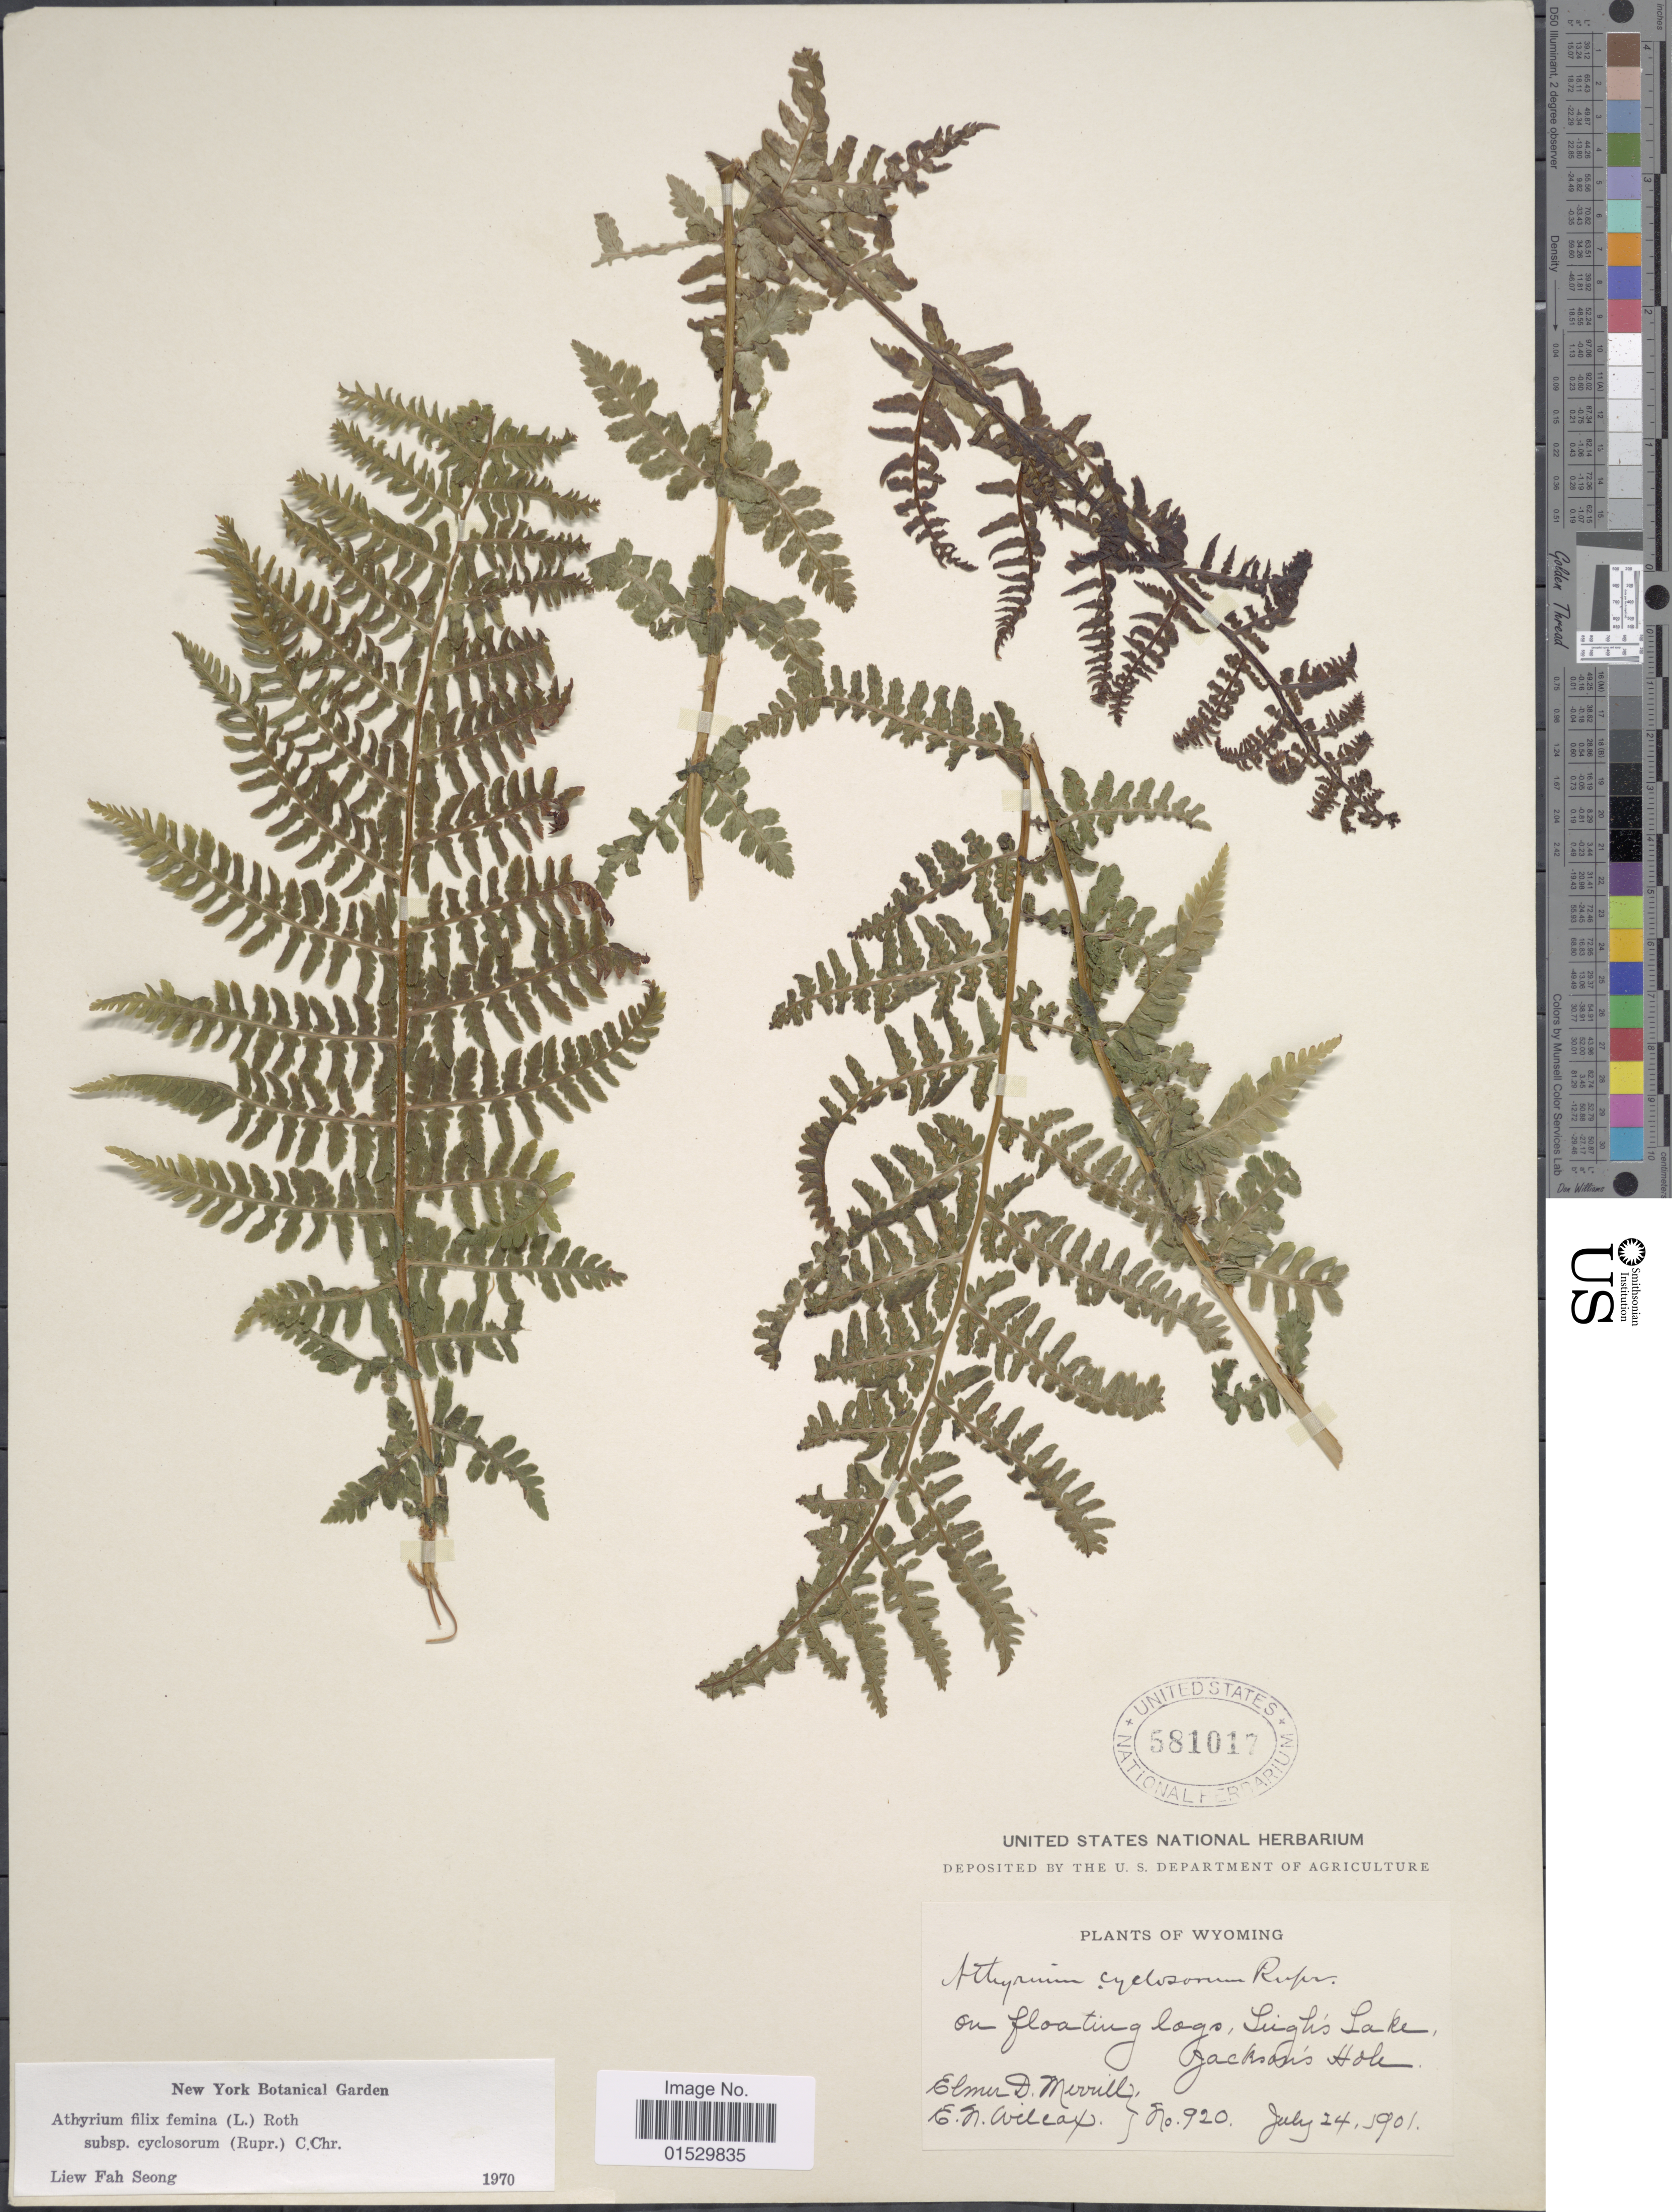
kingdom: Plantae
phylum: Tracheophyta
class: Polypodiopsida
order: Polypodiales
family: Athyriaceae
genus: Athyrium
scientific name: Athyrium filix-femina subsp. cyclosorum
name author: (Rupr.) C. Chr.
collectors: E. Merrill & E. Wileax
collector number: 920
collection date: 1901-07-24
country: United States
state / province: Wyoming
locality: On floating logs, Lugh's Lake, Jacksons Hole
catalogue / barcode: US 581017